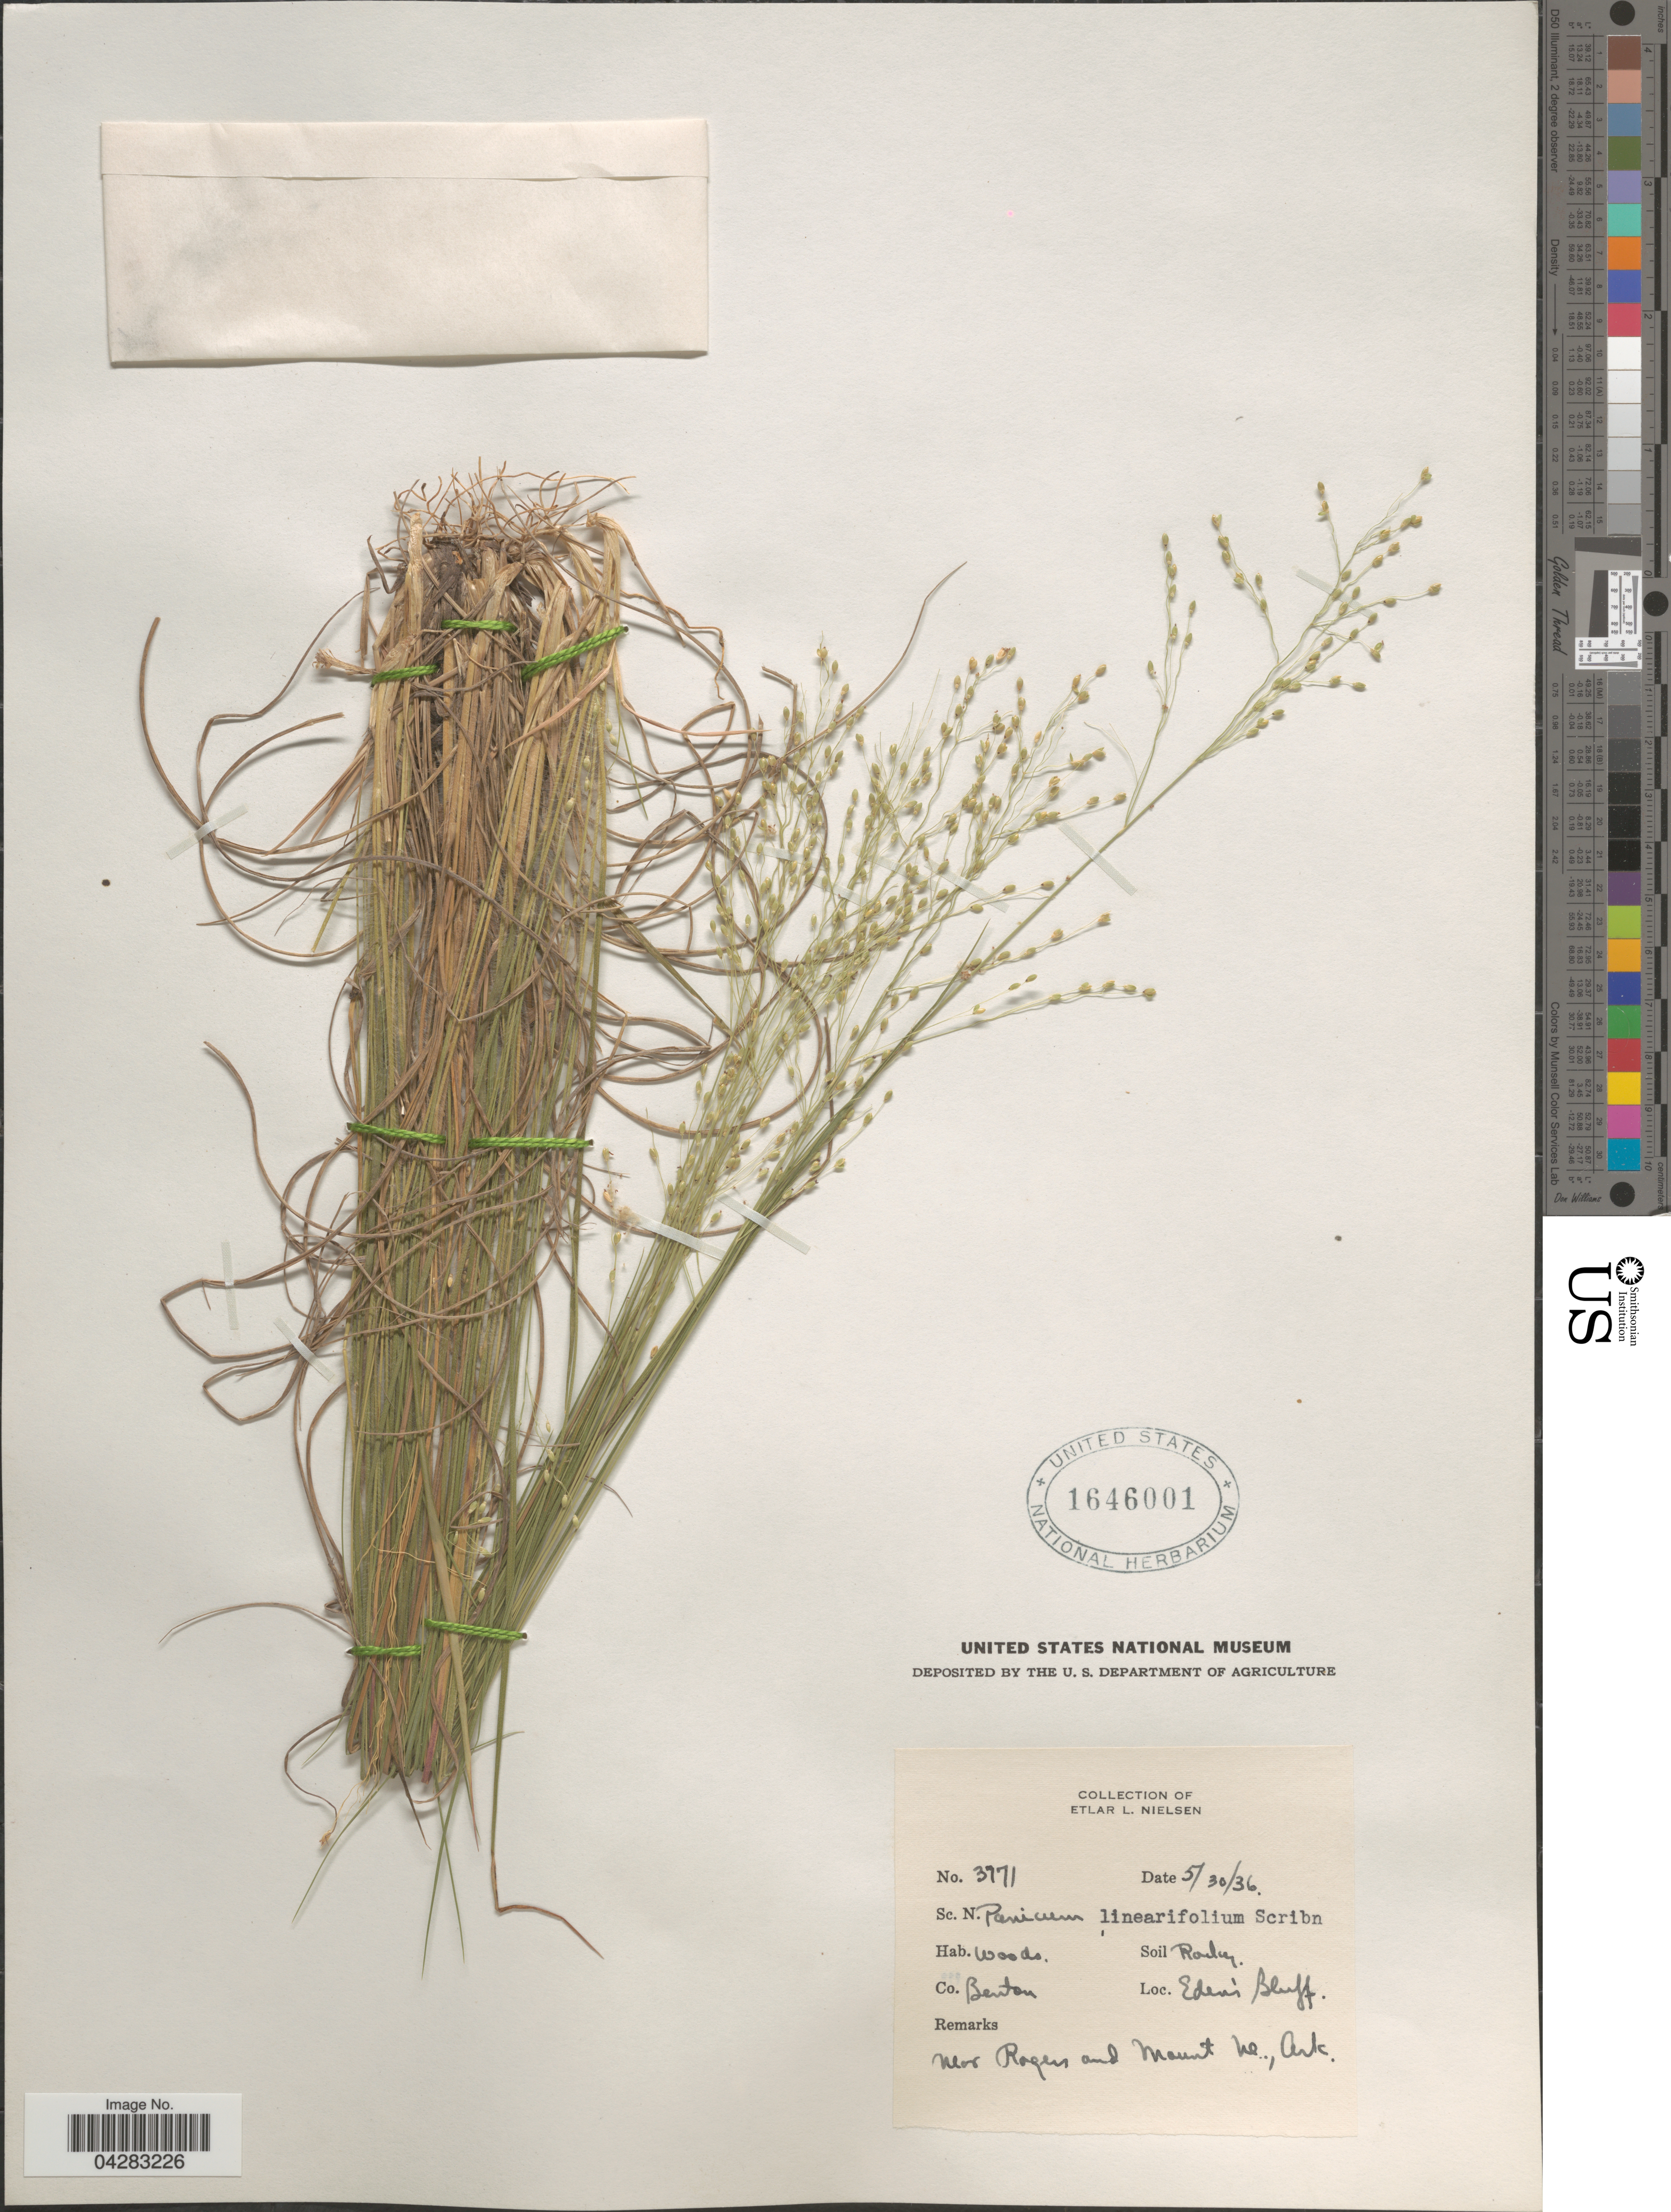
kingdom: Plantae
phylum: Tracheophyta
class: Liliopsida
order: Poales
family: Poaceae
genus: Dichanthelium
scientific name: Dichanthelium linearifolium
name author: (Scribn.) Gould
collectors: E. L. Nielsen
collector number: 3771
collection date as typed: Transcribed d/m/y: 30/5/36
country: United States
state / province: Arkansas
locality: Co. Benton. Eden's Bluff. Near Rogers and Mount Ne.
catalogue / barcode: US 1646001